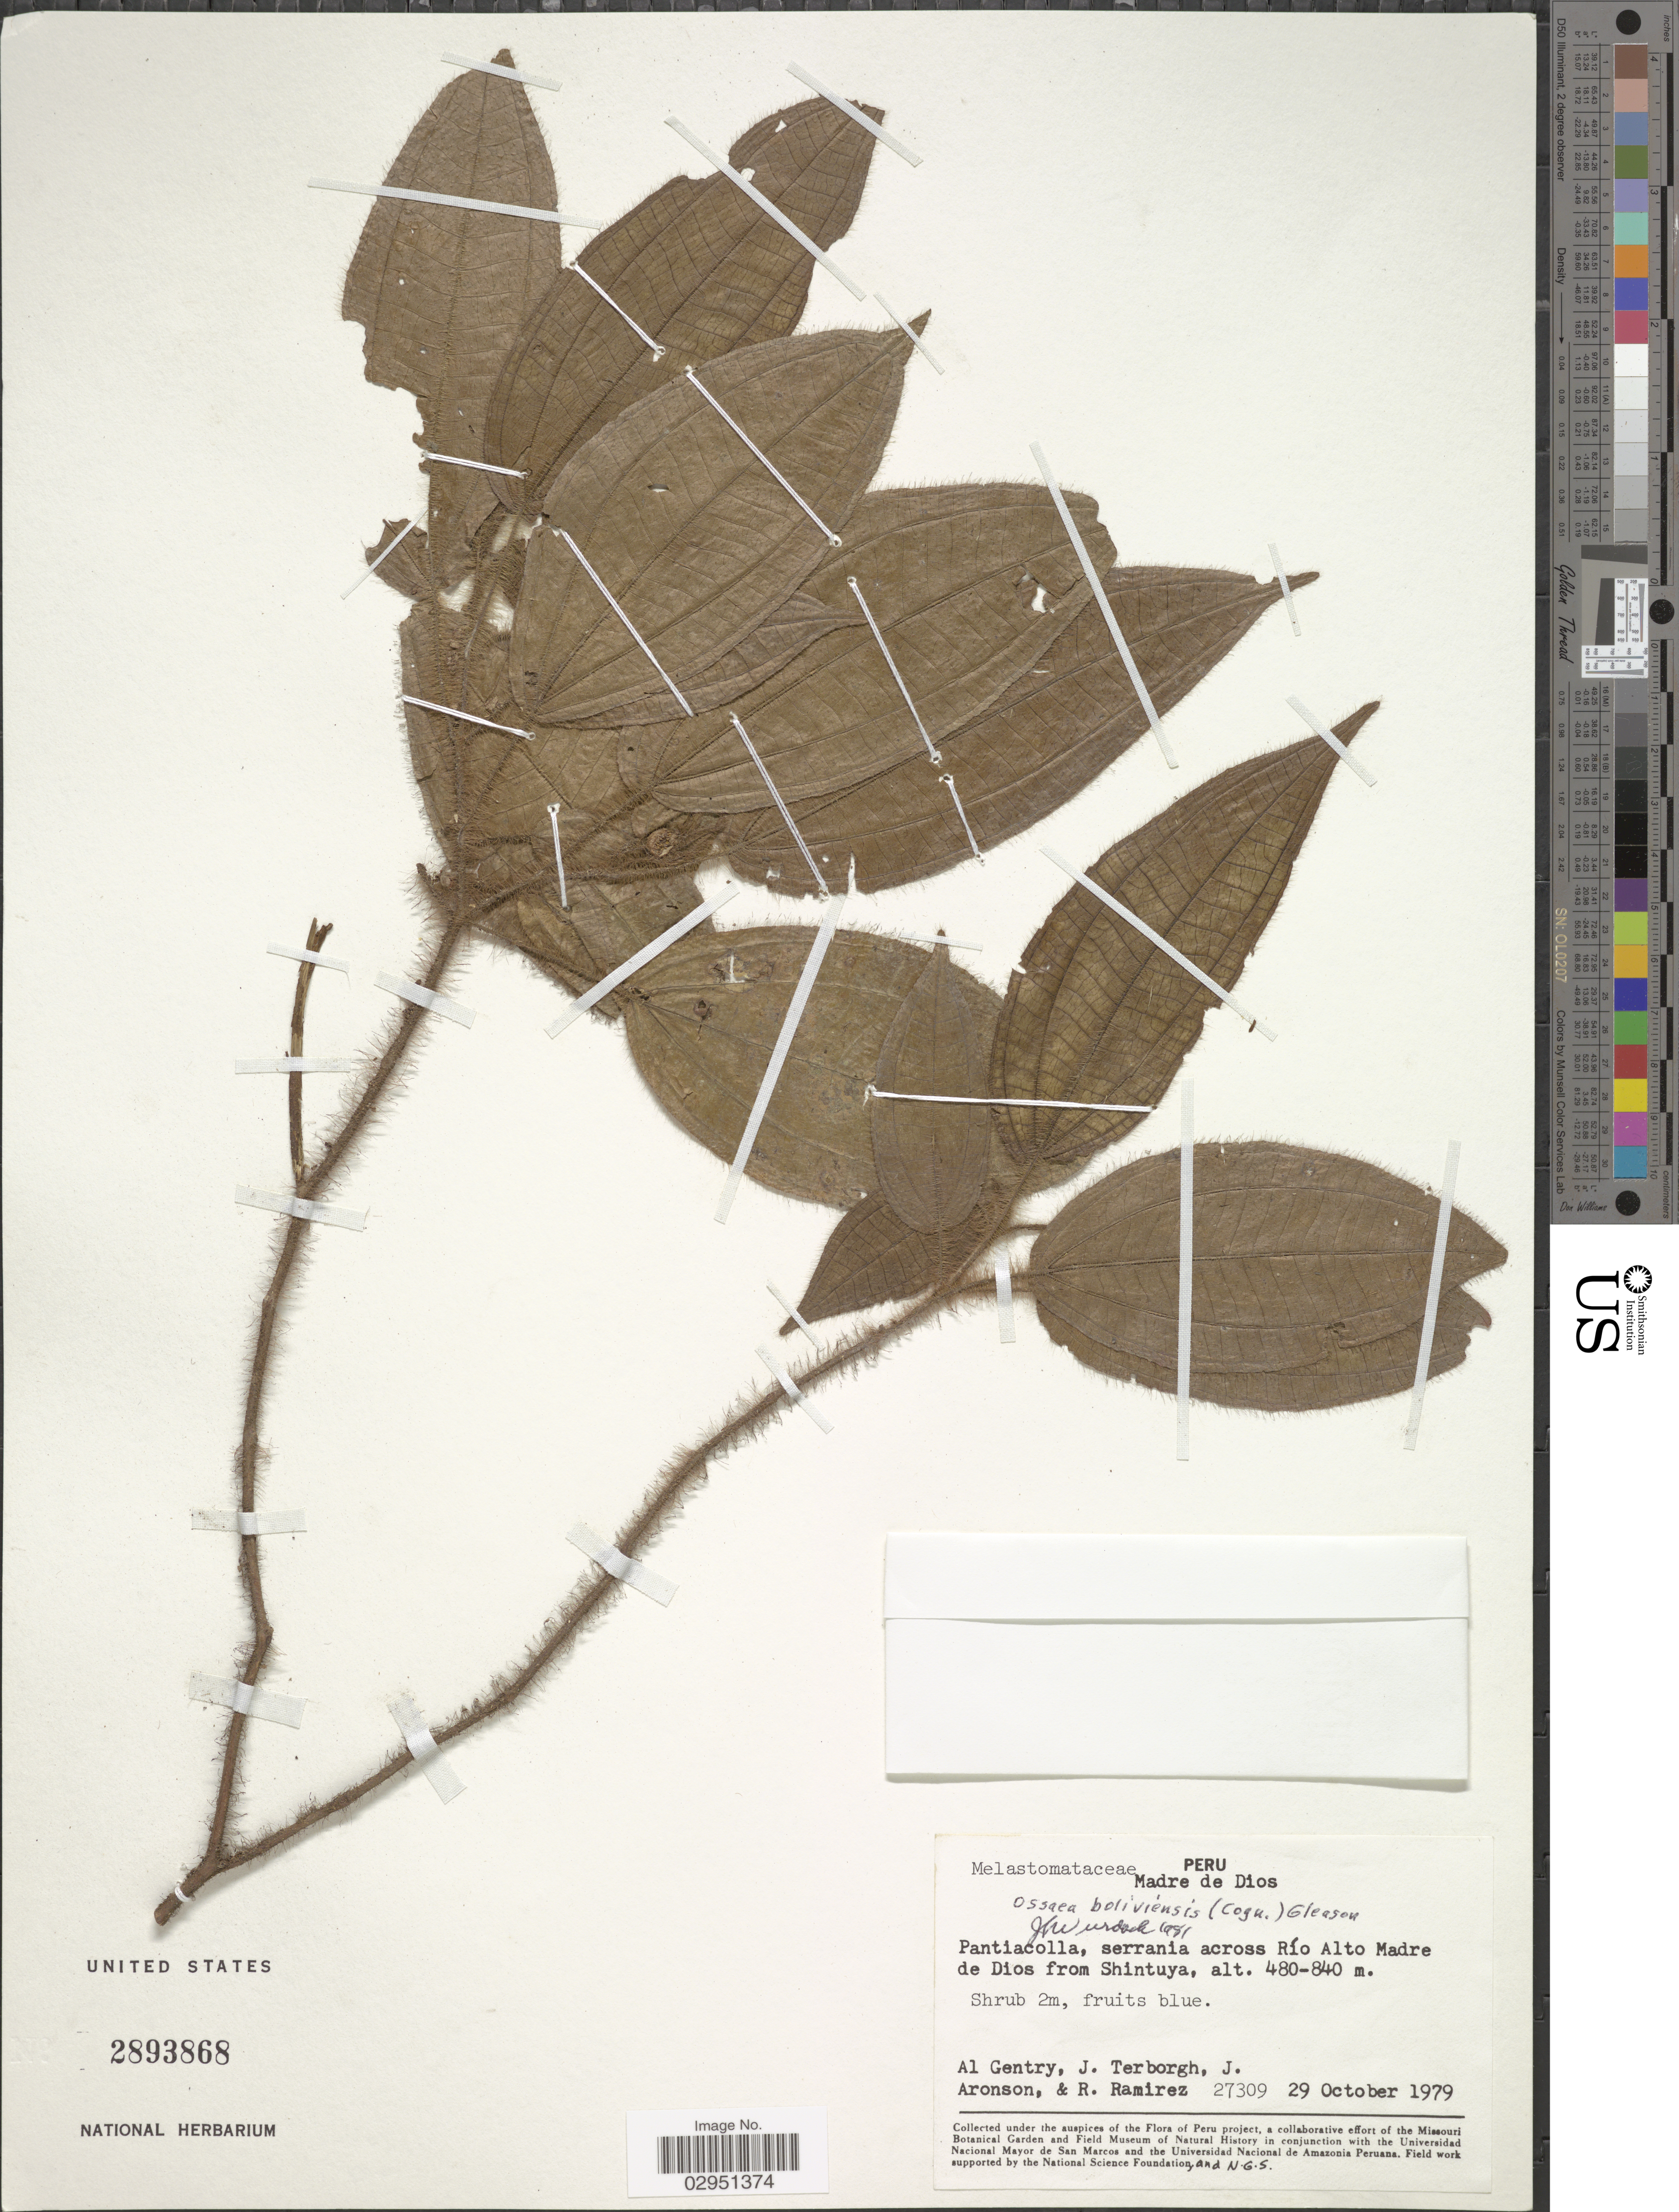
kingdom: Plantae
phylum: Tracheophyta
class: Magnoliopsida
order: Myrtales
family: Melastomataceae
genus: Ossaea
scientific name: Ossaea boliviensis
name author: (Cogn.) Gleason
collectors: A. H. Gentry, J. Terborgh, J. Aronson & R. Ramirez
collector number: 27309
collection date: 1979-10-29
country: Peru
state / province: Madre de Dios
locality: Pantiacolla, serrania across Río Alto Madre de Dios from Shintuya.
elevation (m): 480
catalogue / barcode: US 2893868